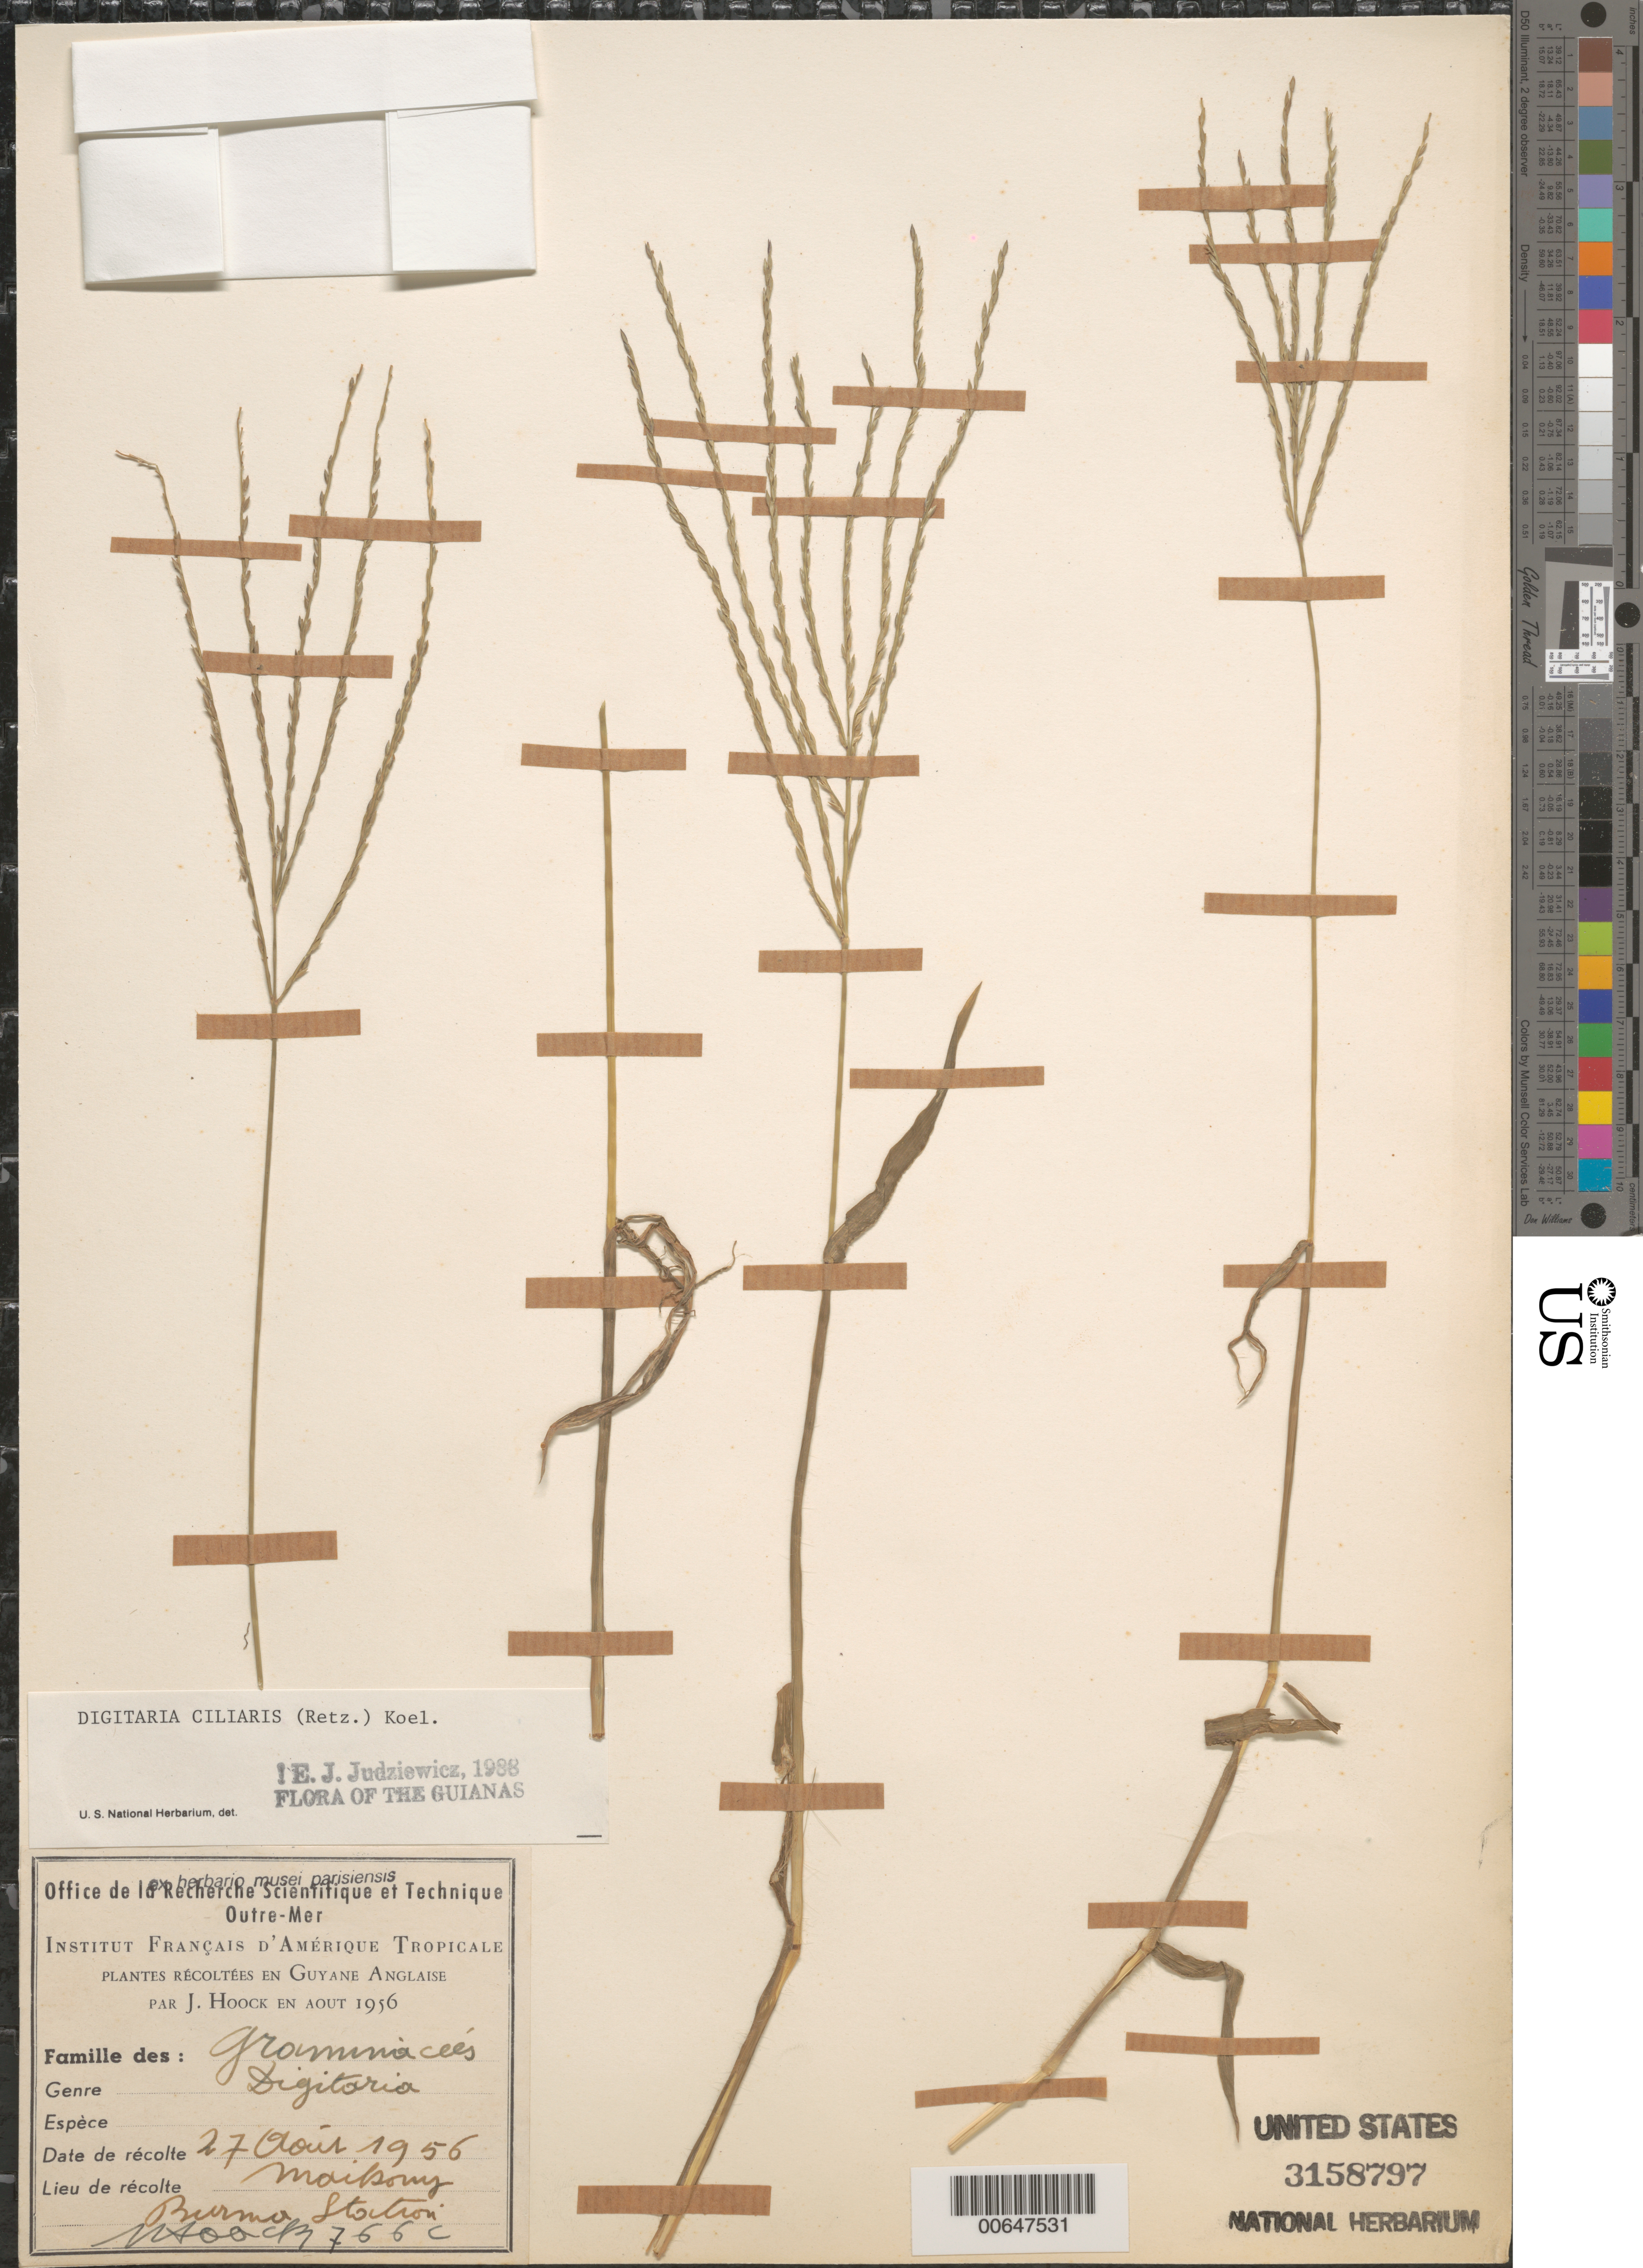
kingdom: Plantae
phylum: Tracheophyta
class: Liliopsida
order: Poales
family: Poaceae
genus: Digitaria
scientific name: Digitaria ciliaris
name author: (Retz.) Koeler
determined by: Judziewicz, E. J.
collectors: J. Hoock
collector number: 766 c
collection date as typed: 27-Aug-56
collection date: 1956-08-27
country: Guyana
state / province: Mahaica-Berbice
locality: Burma Station, Maikony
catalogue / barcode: US 3158797